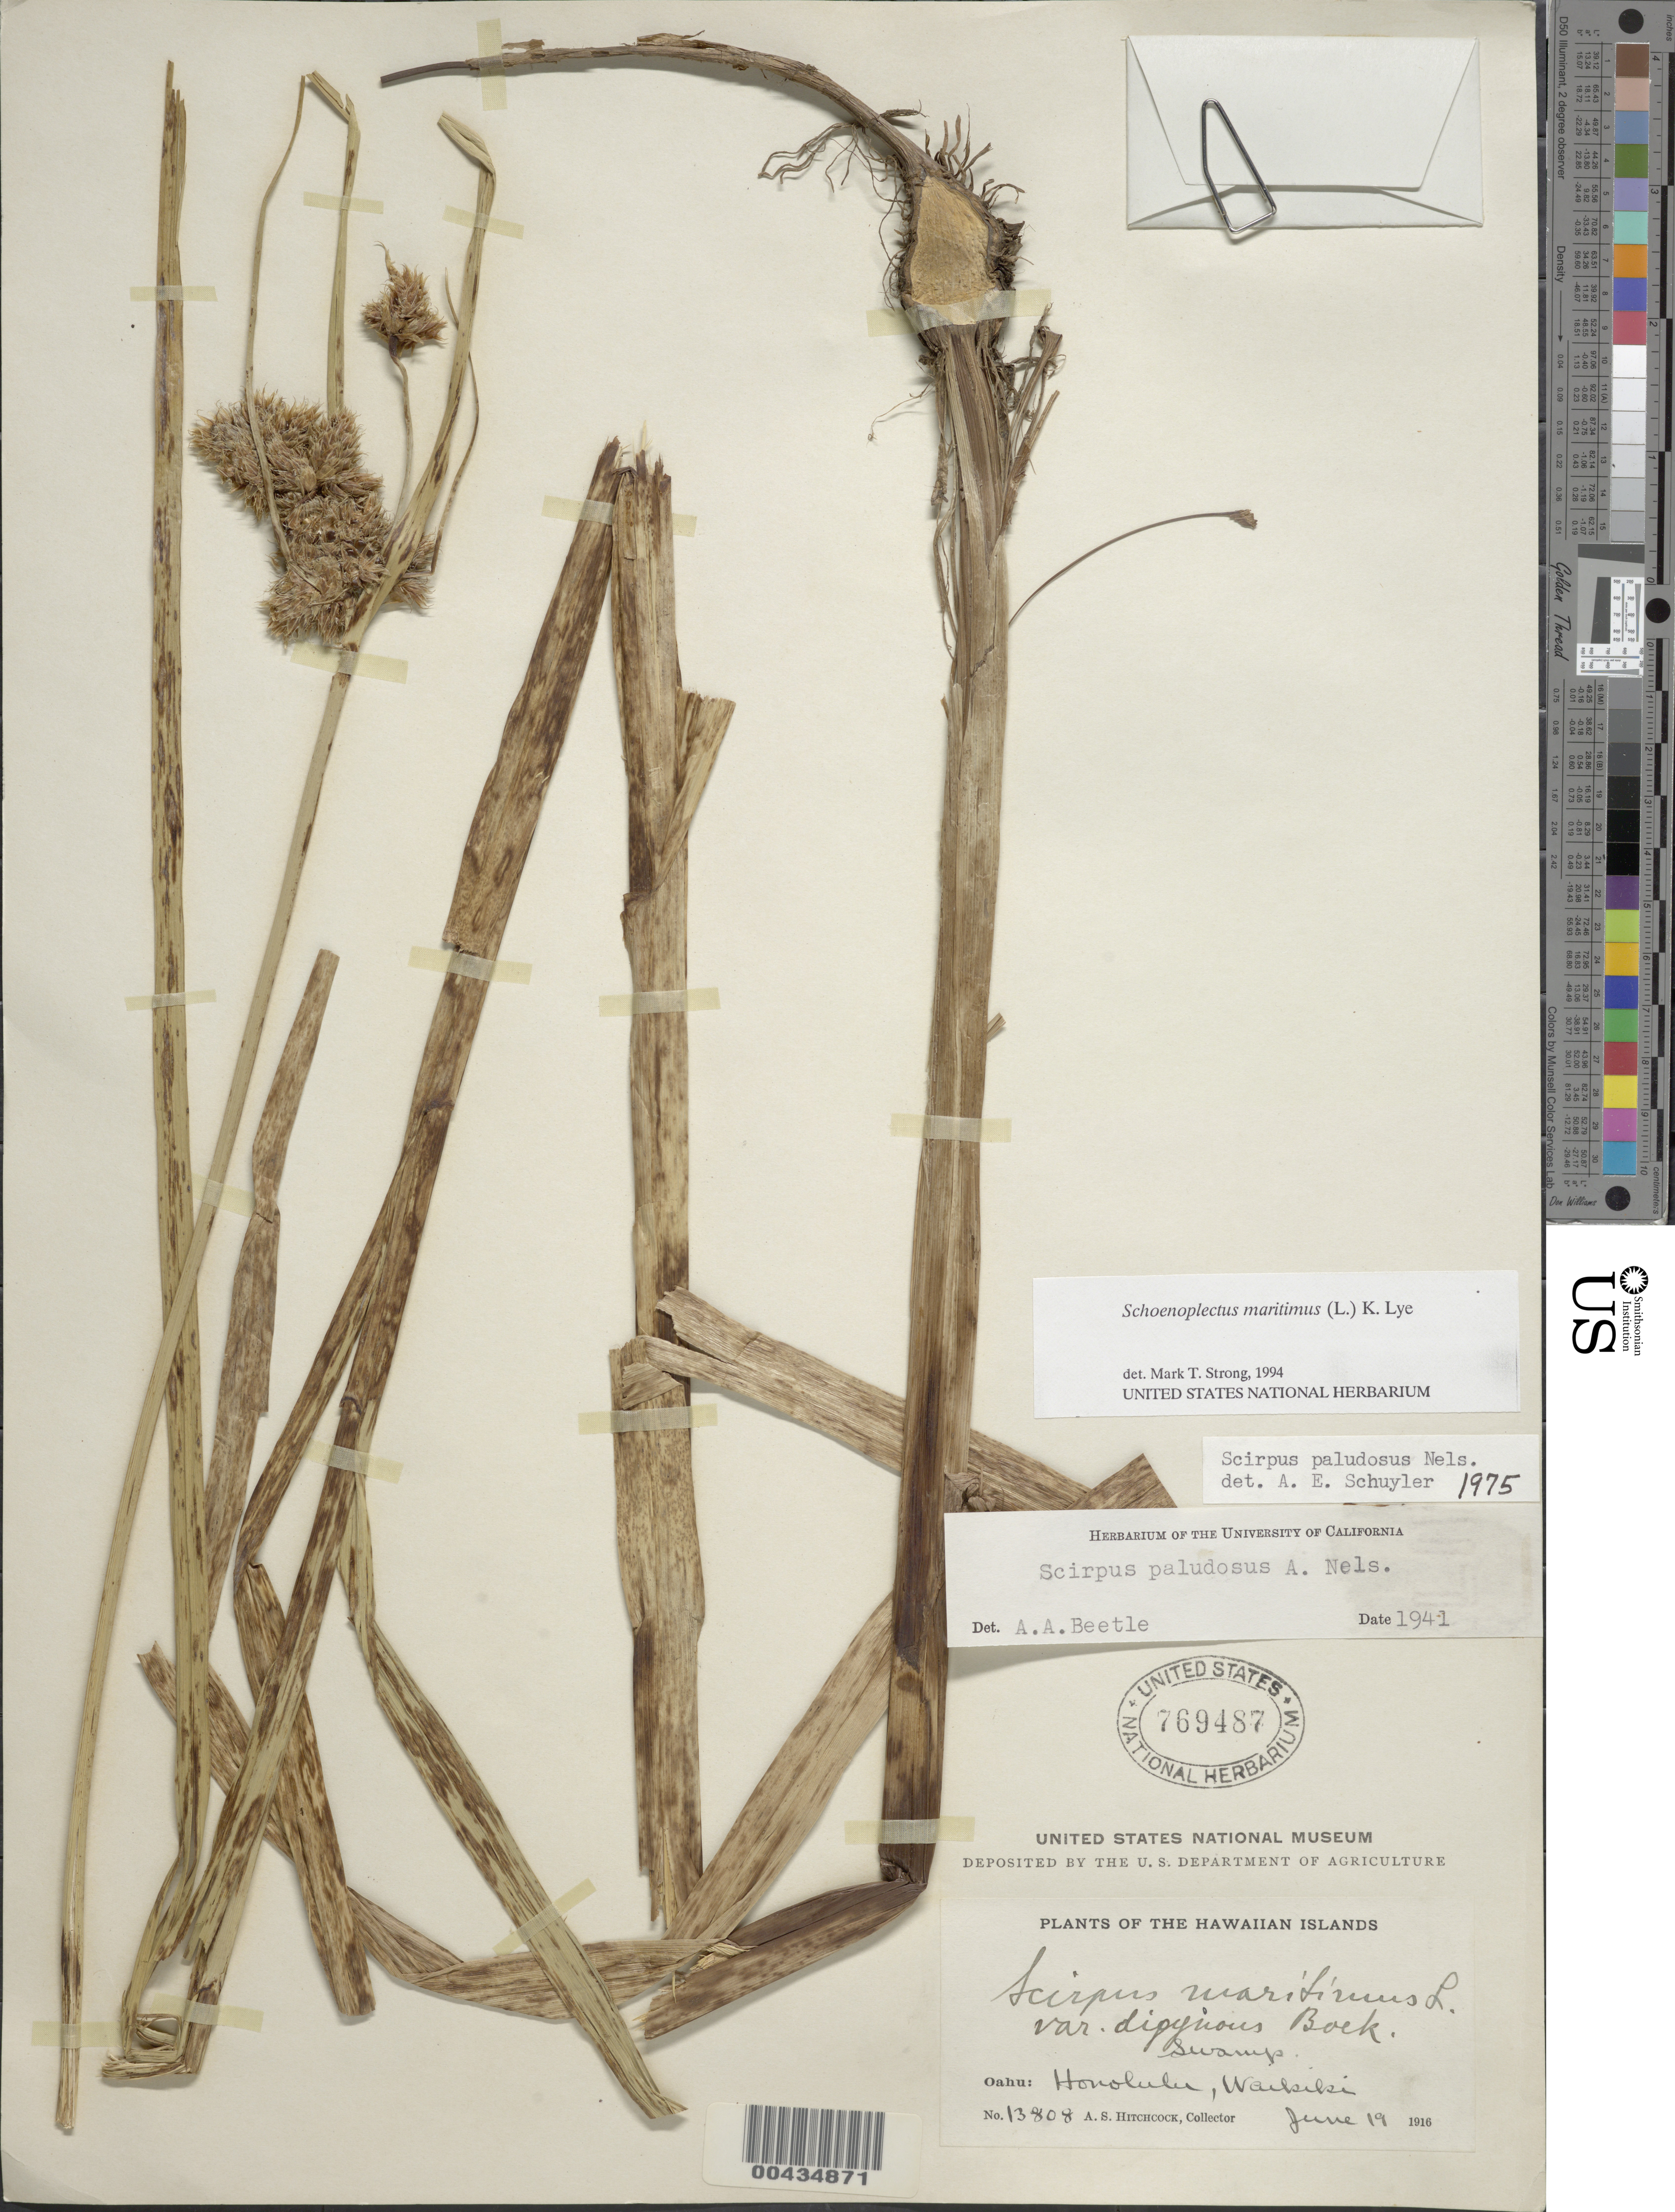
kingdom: Plantae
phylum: Tracheophyta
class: Liliopsida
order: Poales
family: Cyperaceae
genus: Bolboschoenus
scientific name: Bolboschoenus maritimus subsp. paludosus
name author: (A. Nelson) T. Koyama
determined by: Strong, M. T., (US), Smithsonian Institution - National Museum of Natural History (UNITED STATES)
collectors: A. S. Hitchcock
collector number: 13808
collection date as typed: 19 Jun 1916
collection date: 1916-06-19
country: United States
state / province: Hawaii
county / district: Honolulu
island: Oahu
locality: Honolulu, Waikiki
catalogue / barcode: US 769487